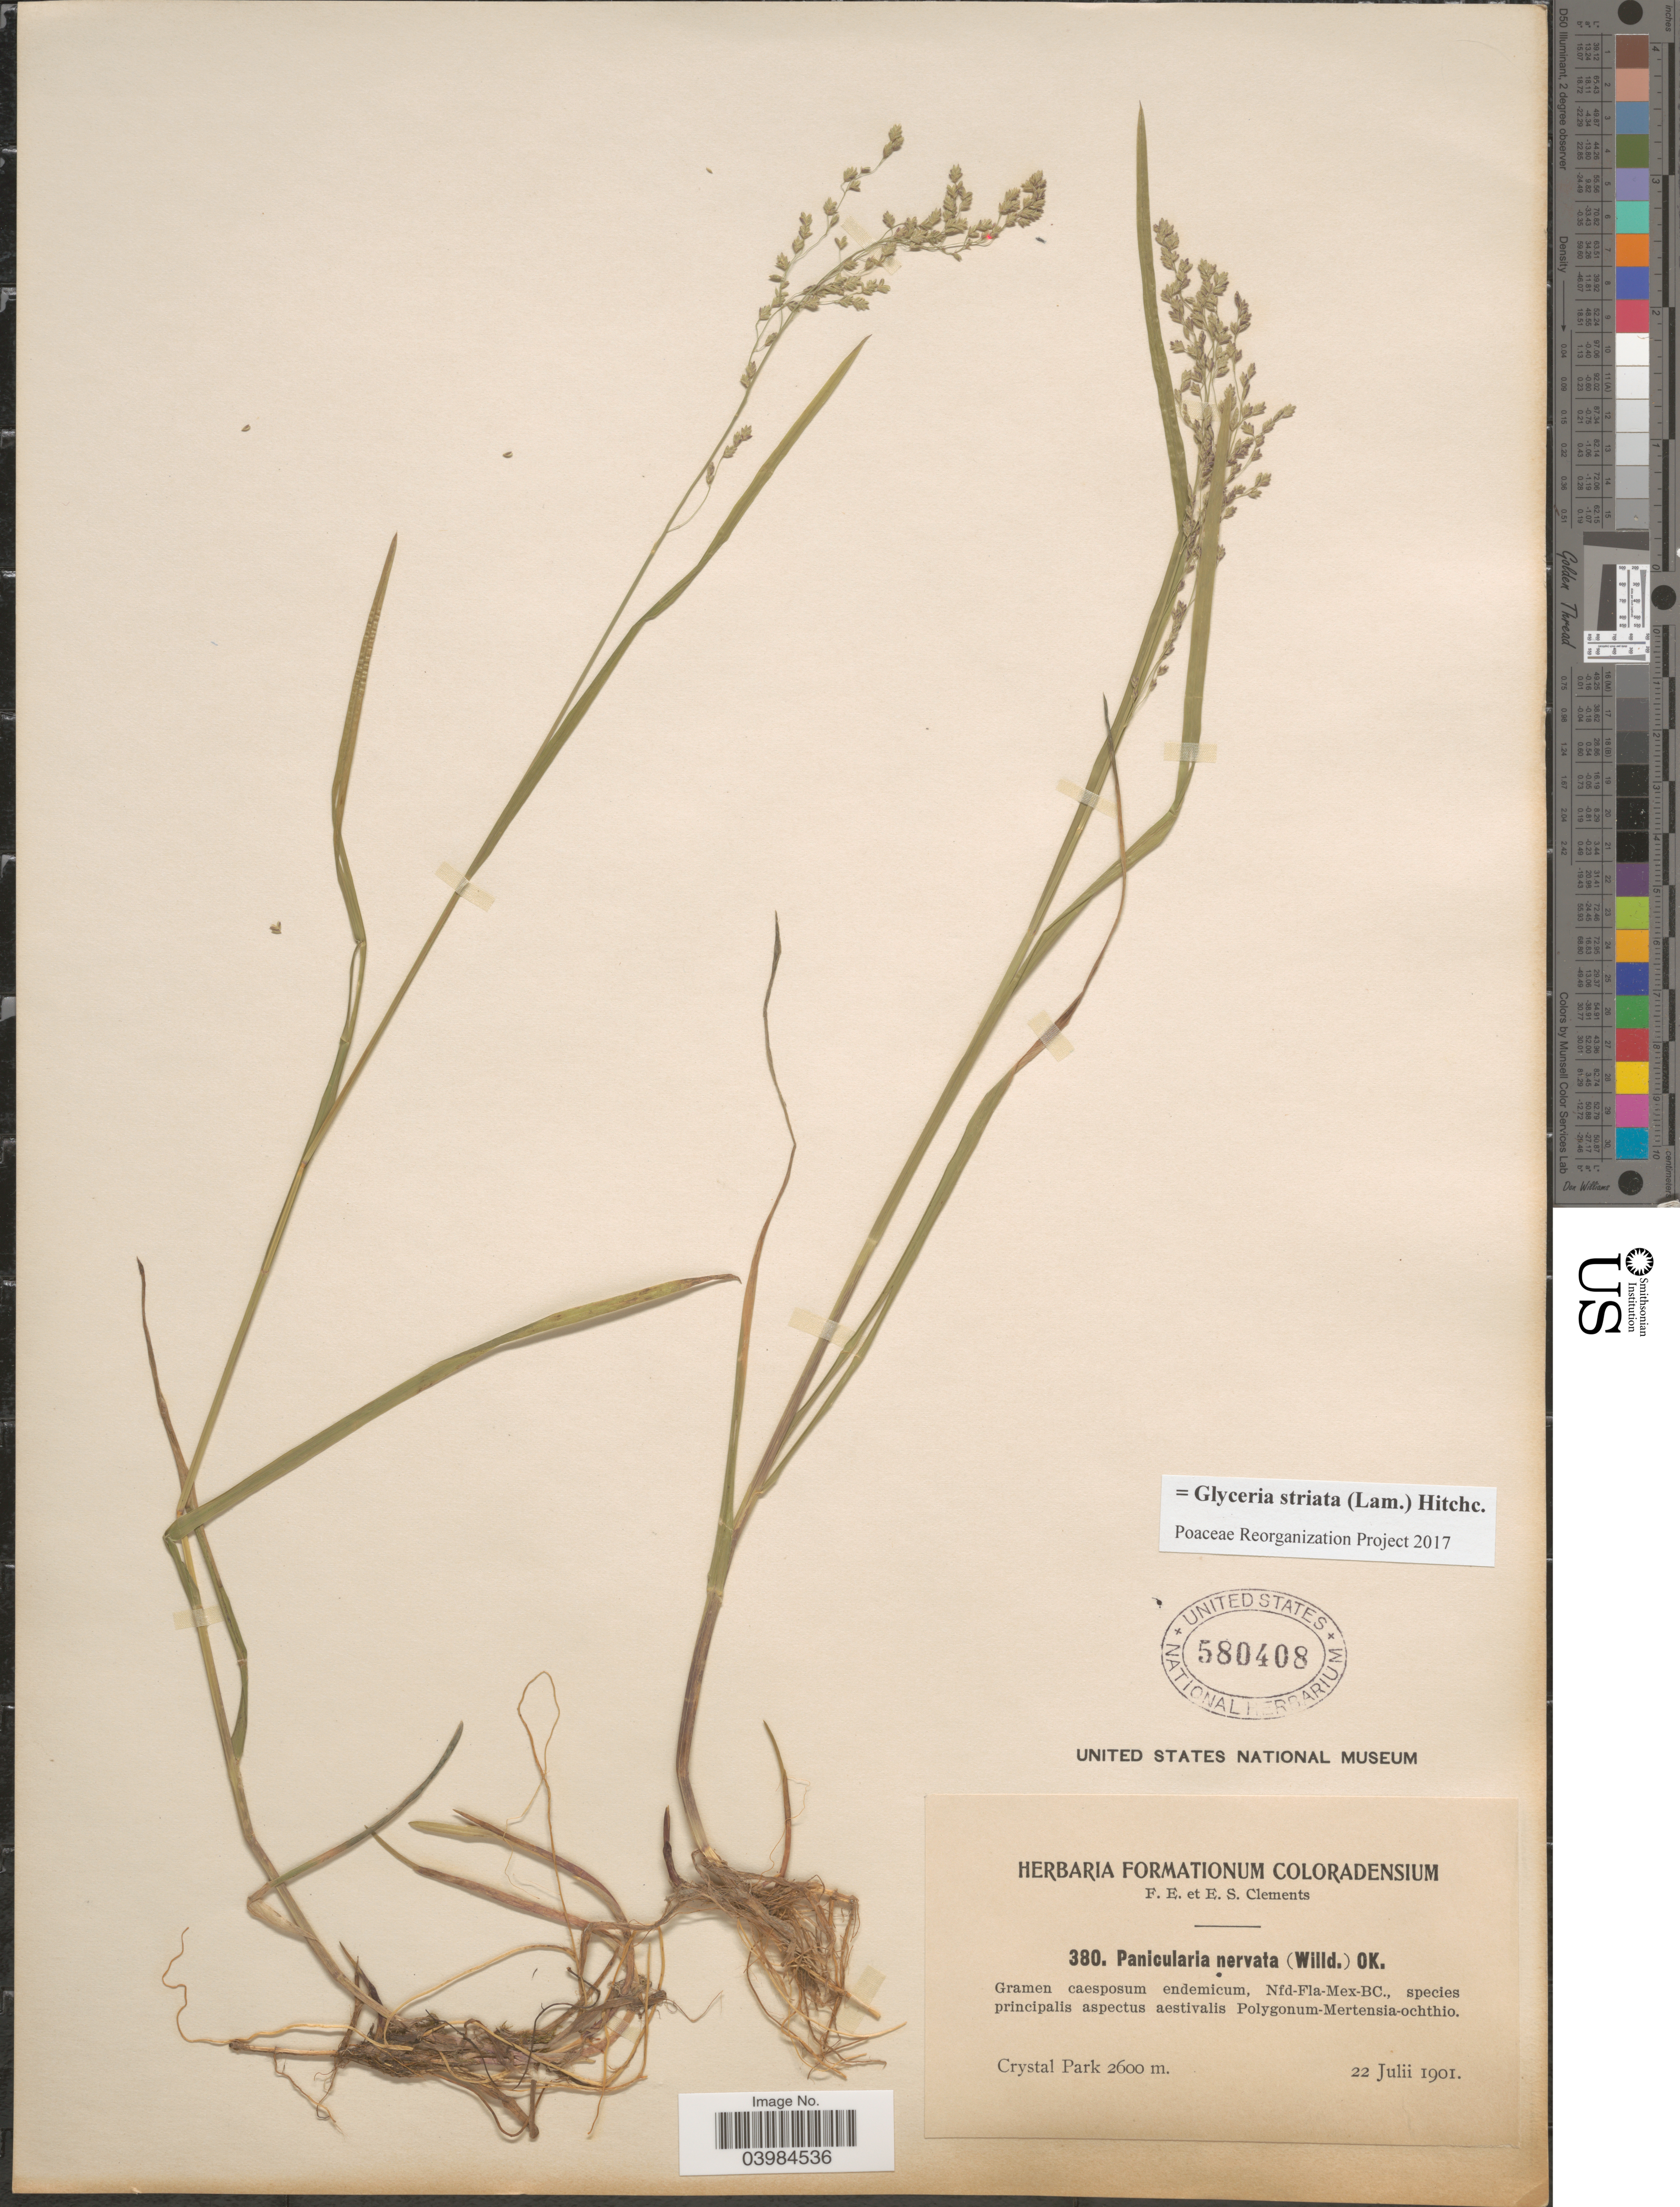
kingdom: Plantae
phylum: Tracheophyta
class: Liliopsida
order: Poales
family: Poaceae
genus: Glyceria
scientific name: Glyceria striata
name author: (Lam.) Hitchc.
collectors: F. E. Clements & E. S. Clements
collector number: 380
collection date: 1901-07-11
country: United States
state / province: Colorado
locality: Gramen caesposum endemicum, Nfd-Fla-Mex-BC., species principalis aspectus aestivalis Polygonum-Mertensia-ochthio. Crystal Park.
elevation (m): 2600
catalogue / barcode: US 580408